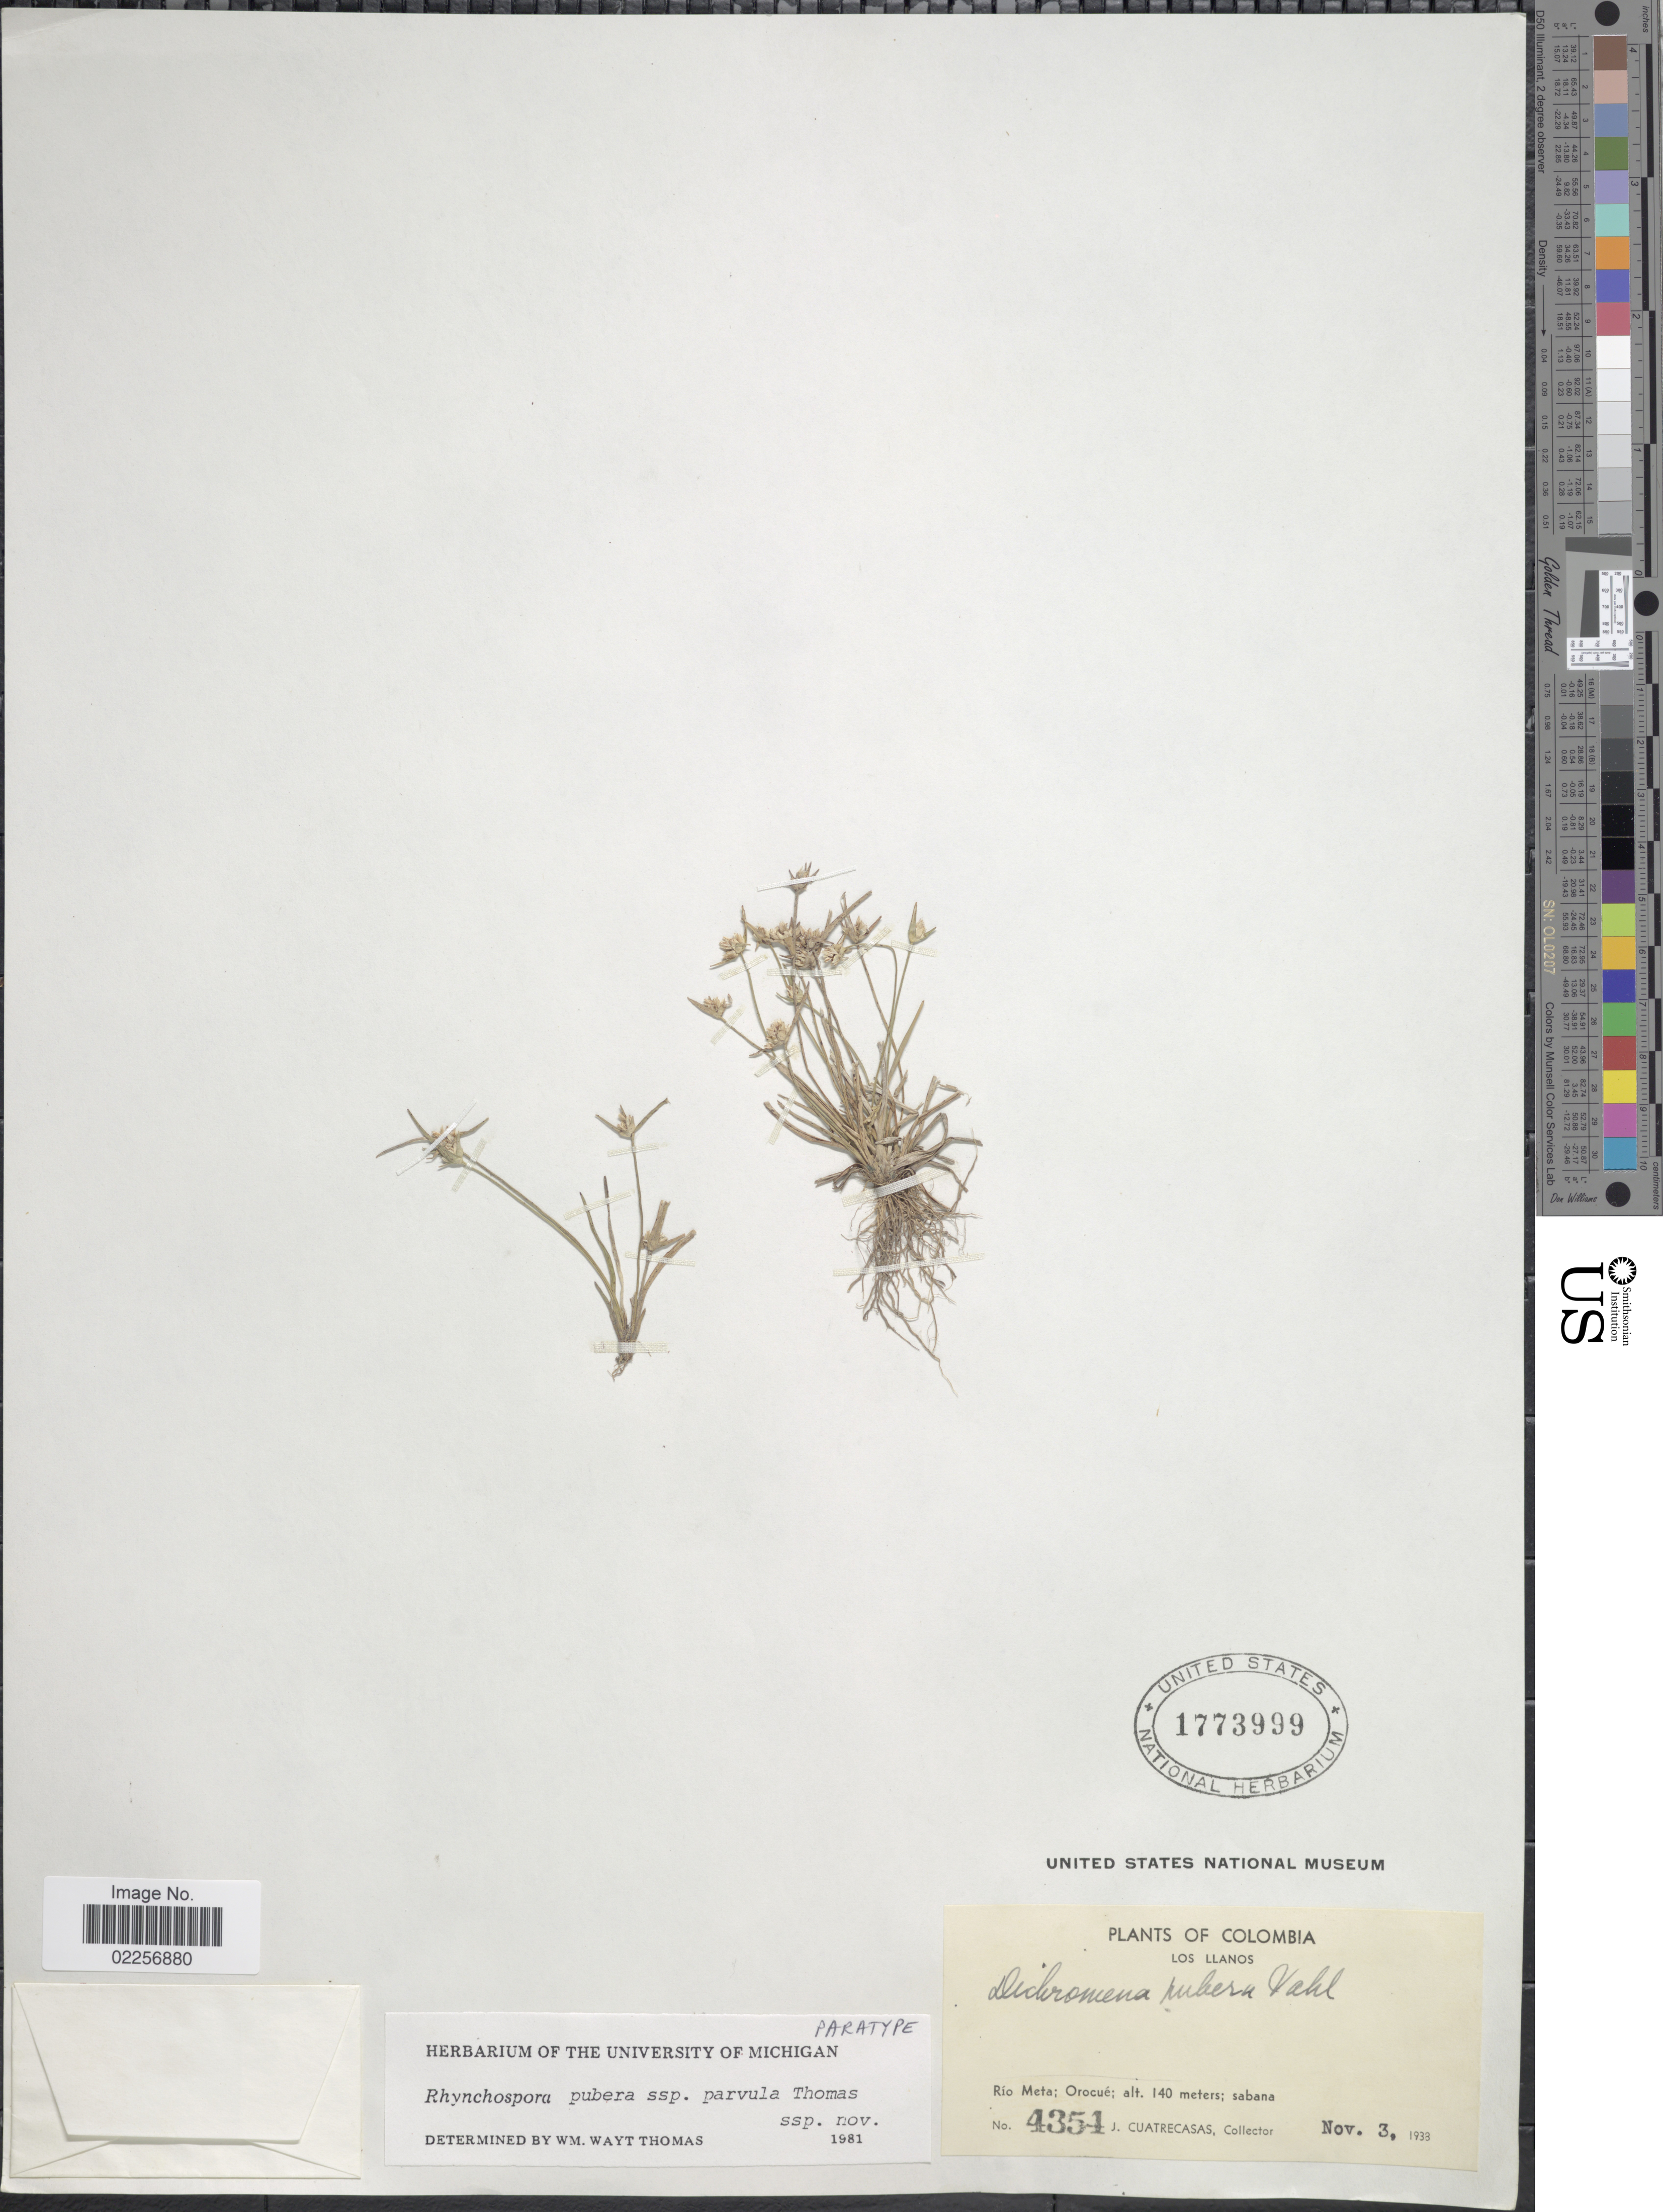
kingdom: Plantae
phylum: Tracheophyta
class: Liliopsida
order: Poales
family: Cyperaceae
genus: Rhynchospora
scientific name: Rhynchospora pubera subsp. parvula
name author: W.W. Thomas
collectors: J. Cuatrecasas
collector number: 4354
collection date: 1938-11-03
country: Colombia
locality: Los Llanos. Rio Meta; Orocue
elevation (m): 140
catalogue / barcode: US 1773999